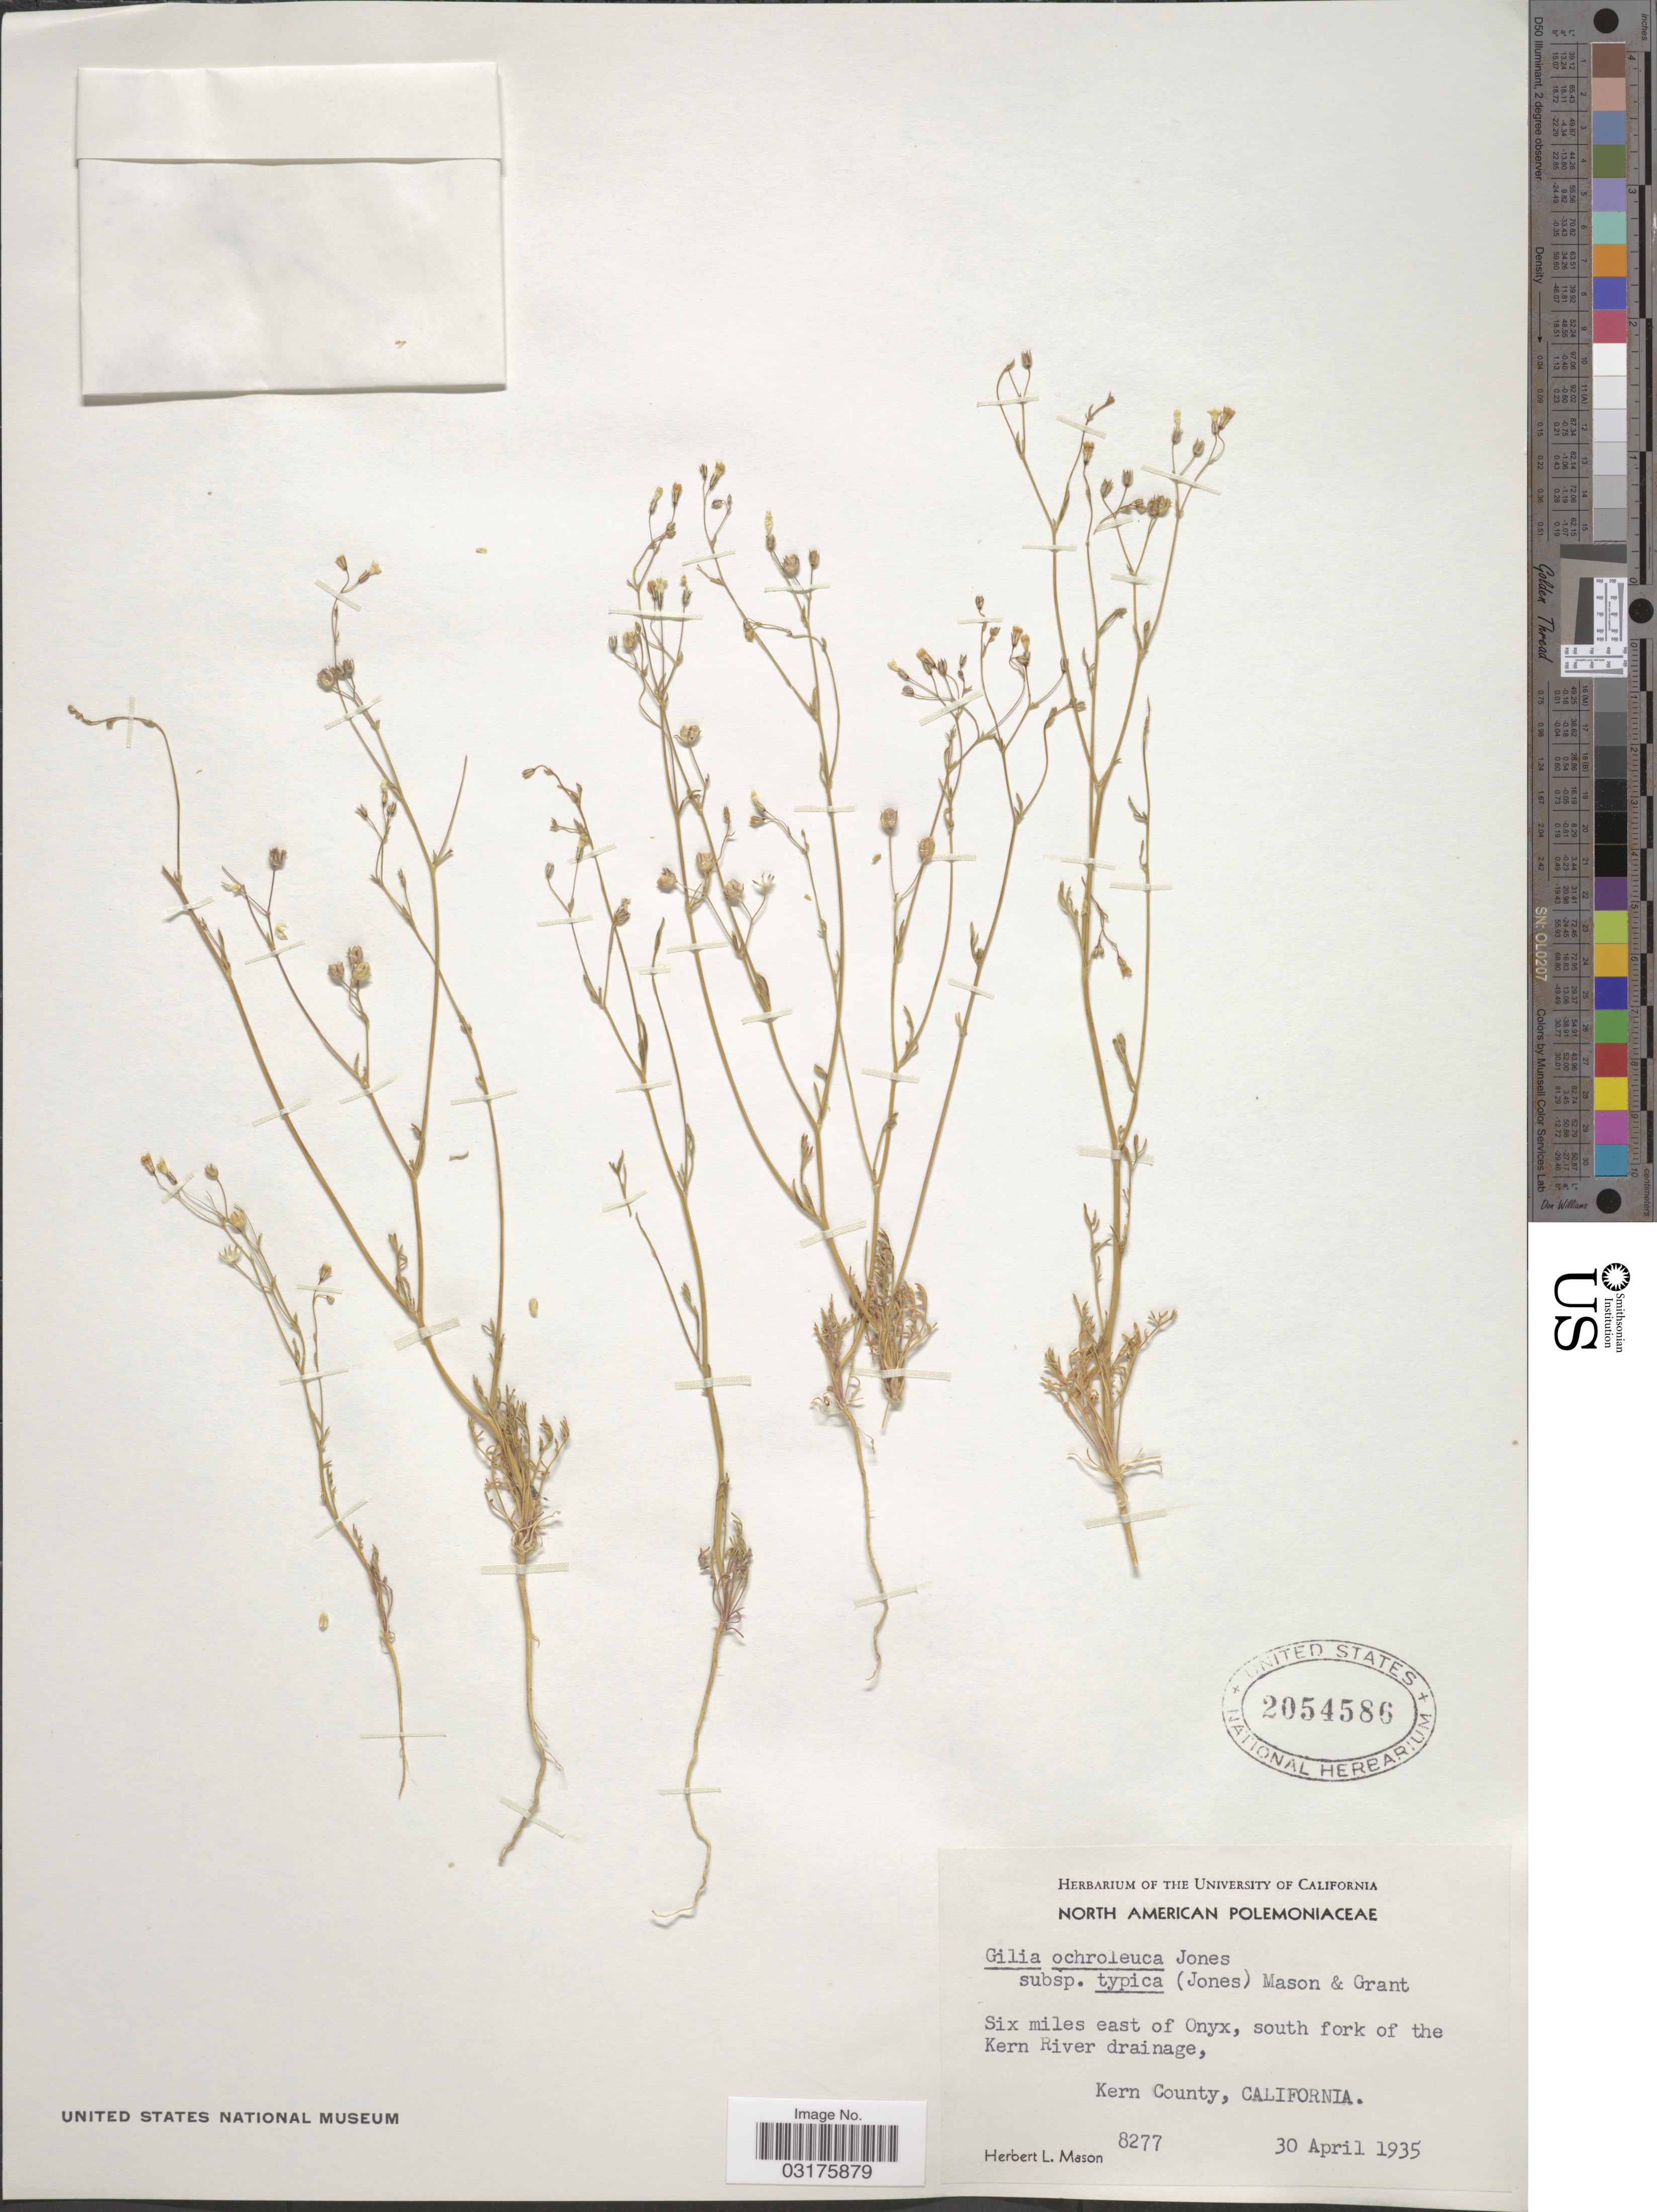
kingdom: Plantae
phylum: Tracheophyta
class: Magnoliopsida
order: Ericales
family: Polemoniaceae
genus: Gilia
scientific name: Gilia ochroleuca subsp. ochroleuca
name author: M.E. Jones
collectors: H. L. Mason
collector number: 8277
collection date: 1935-04-30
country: United States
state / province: California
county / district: Kern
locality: Six miles east of Onyx, south fork of the Kern River drainage, Kern County.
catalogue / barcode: US 2054586